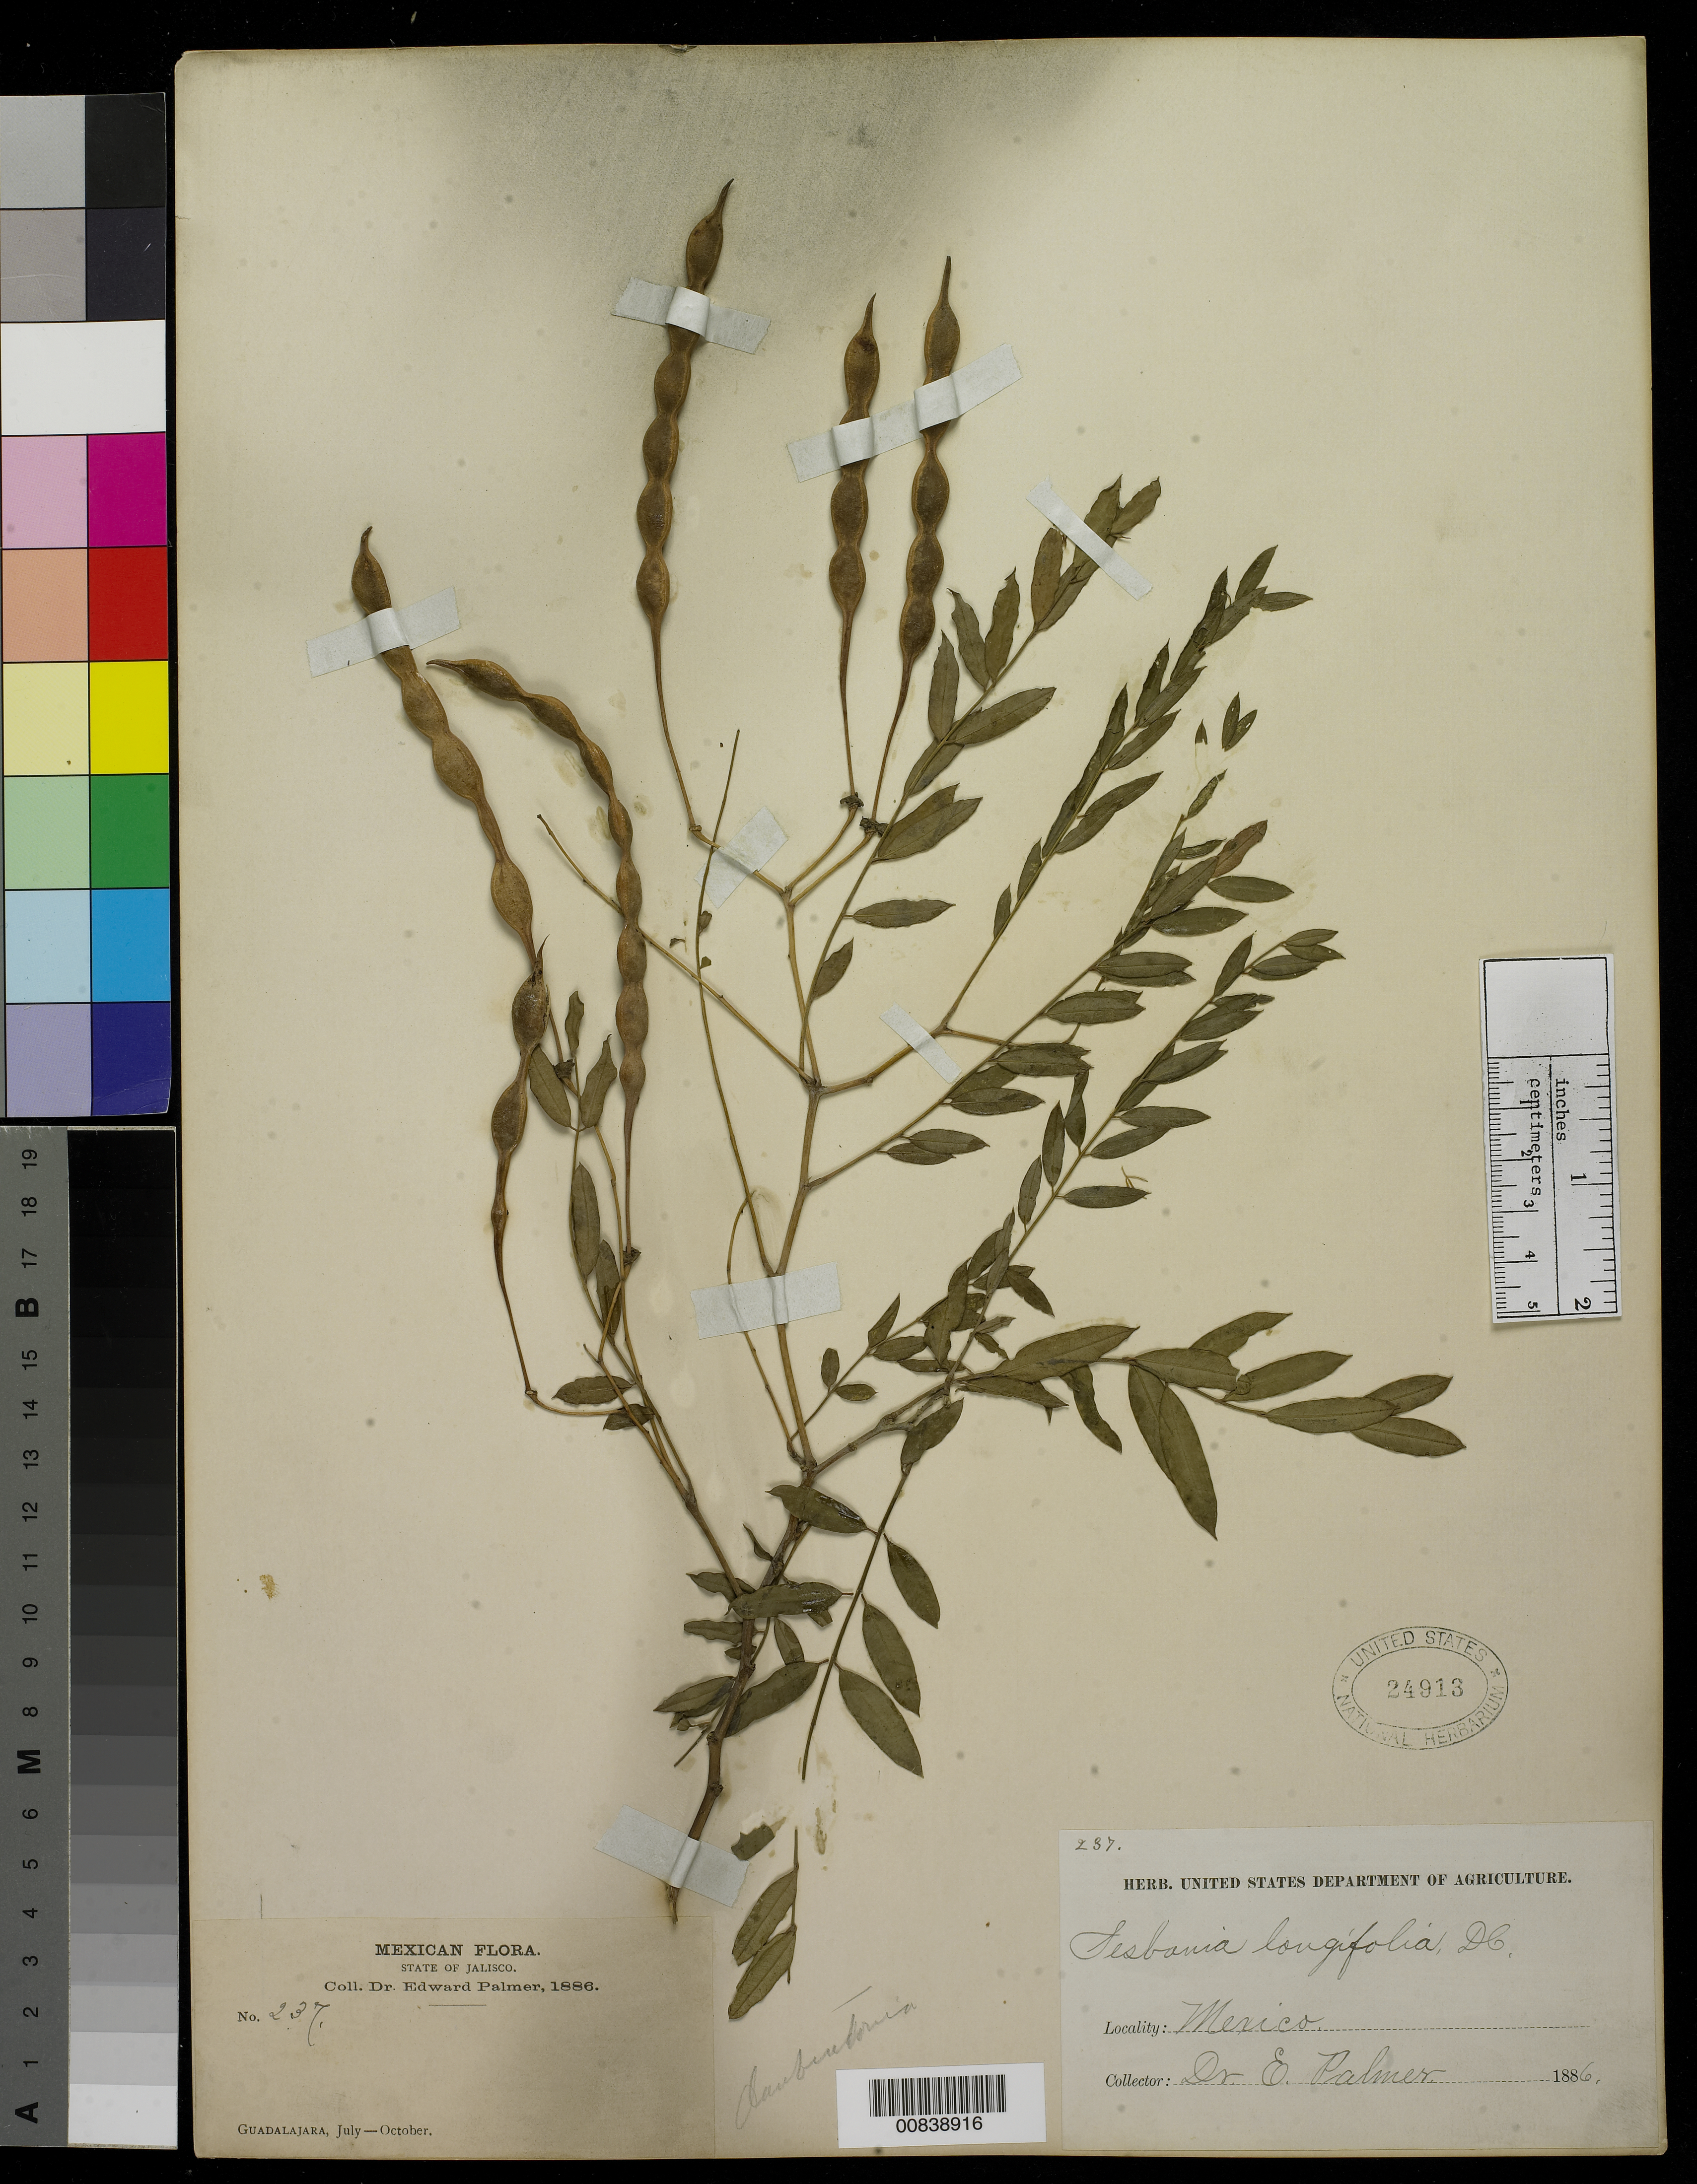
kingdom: Plantae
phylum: Tracheophyta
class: Magnoliopsida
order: Fabales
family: Fabaceae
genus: Sesbania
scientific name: Sesbania longifolia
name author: DC.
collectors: E. Palmer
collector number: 237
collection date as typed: Jul 1886 to -- Oct 1886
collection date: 1886-07/1886-10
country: Mexico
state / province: Jalisco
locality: Guadalajara, Jalisco.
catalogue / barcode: US 24913